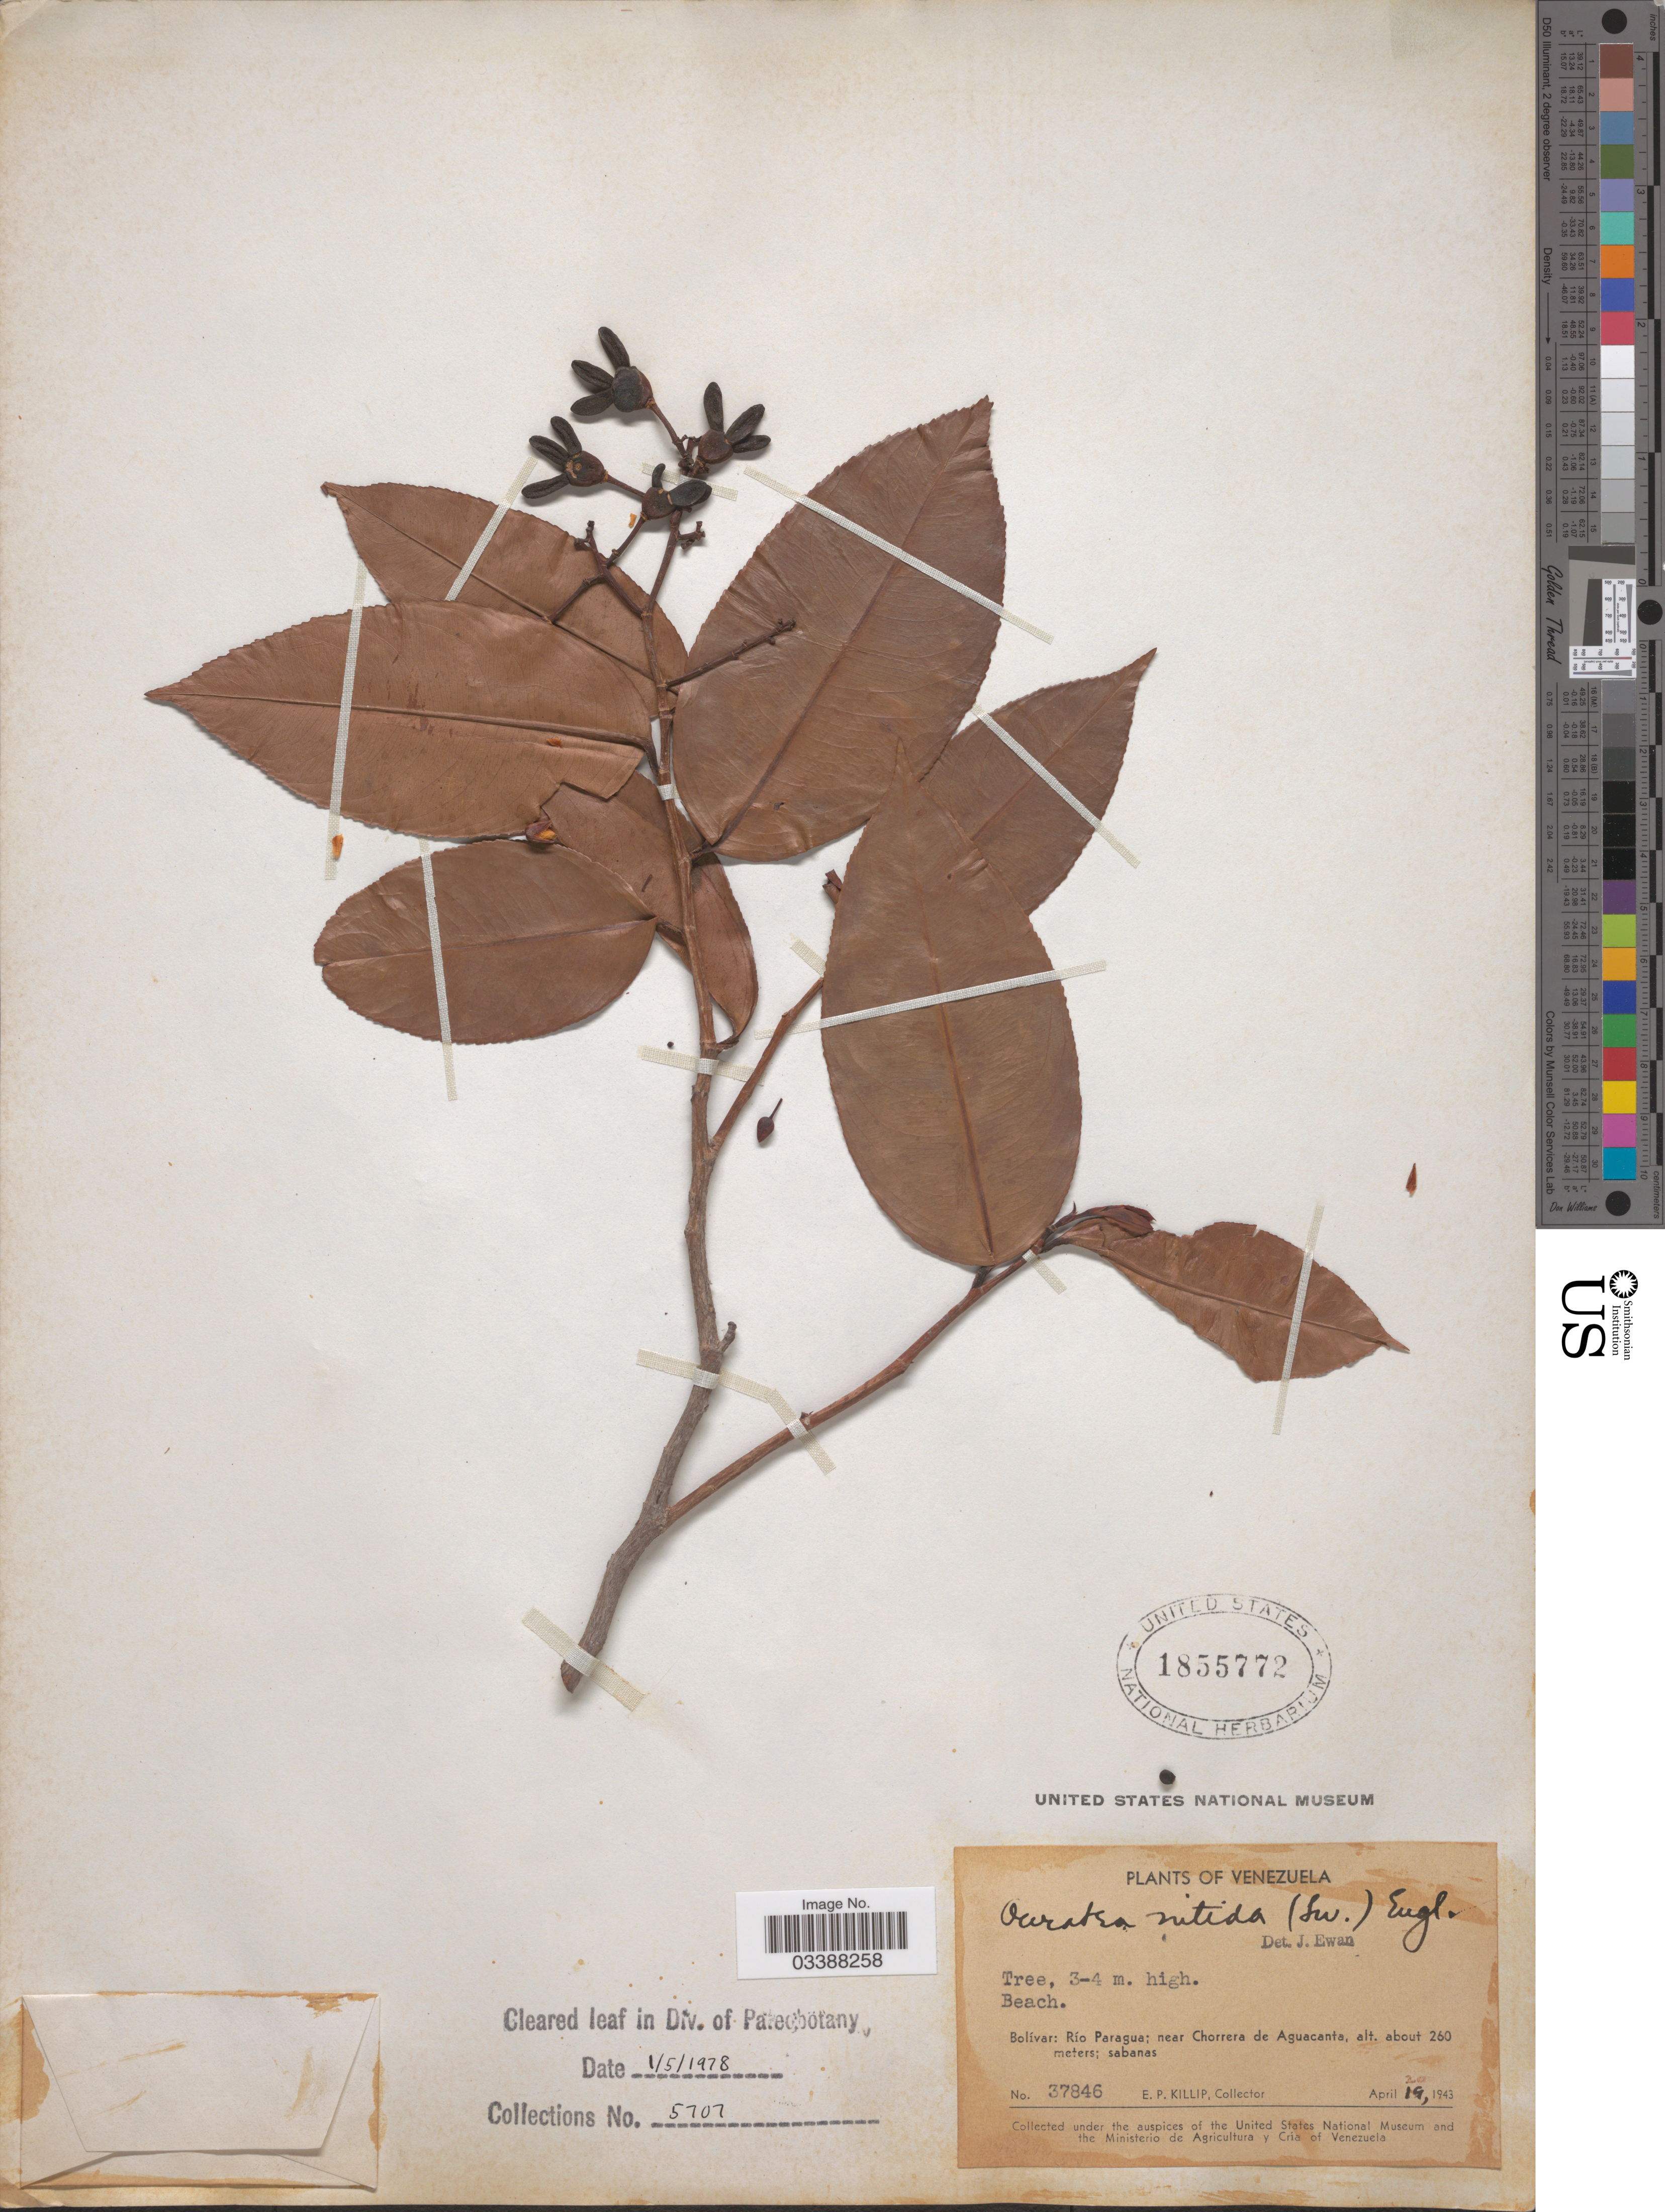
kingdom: Plantae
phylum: Tracheophyta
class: Magnoliopsida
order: Malpighiales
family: Ochnaceae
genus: Ouratea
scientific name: Ouratea nitida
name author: (Sw.) Engl.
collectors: E. P. Killip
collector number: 37846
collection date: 1943-04-19/1943-04-20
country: Venezuela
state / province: Bolivar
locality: Río Paragua; near Chorrera de Aguacanta.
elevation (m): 260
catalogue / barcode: US 1855772